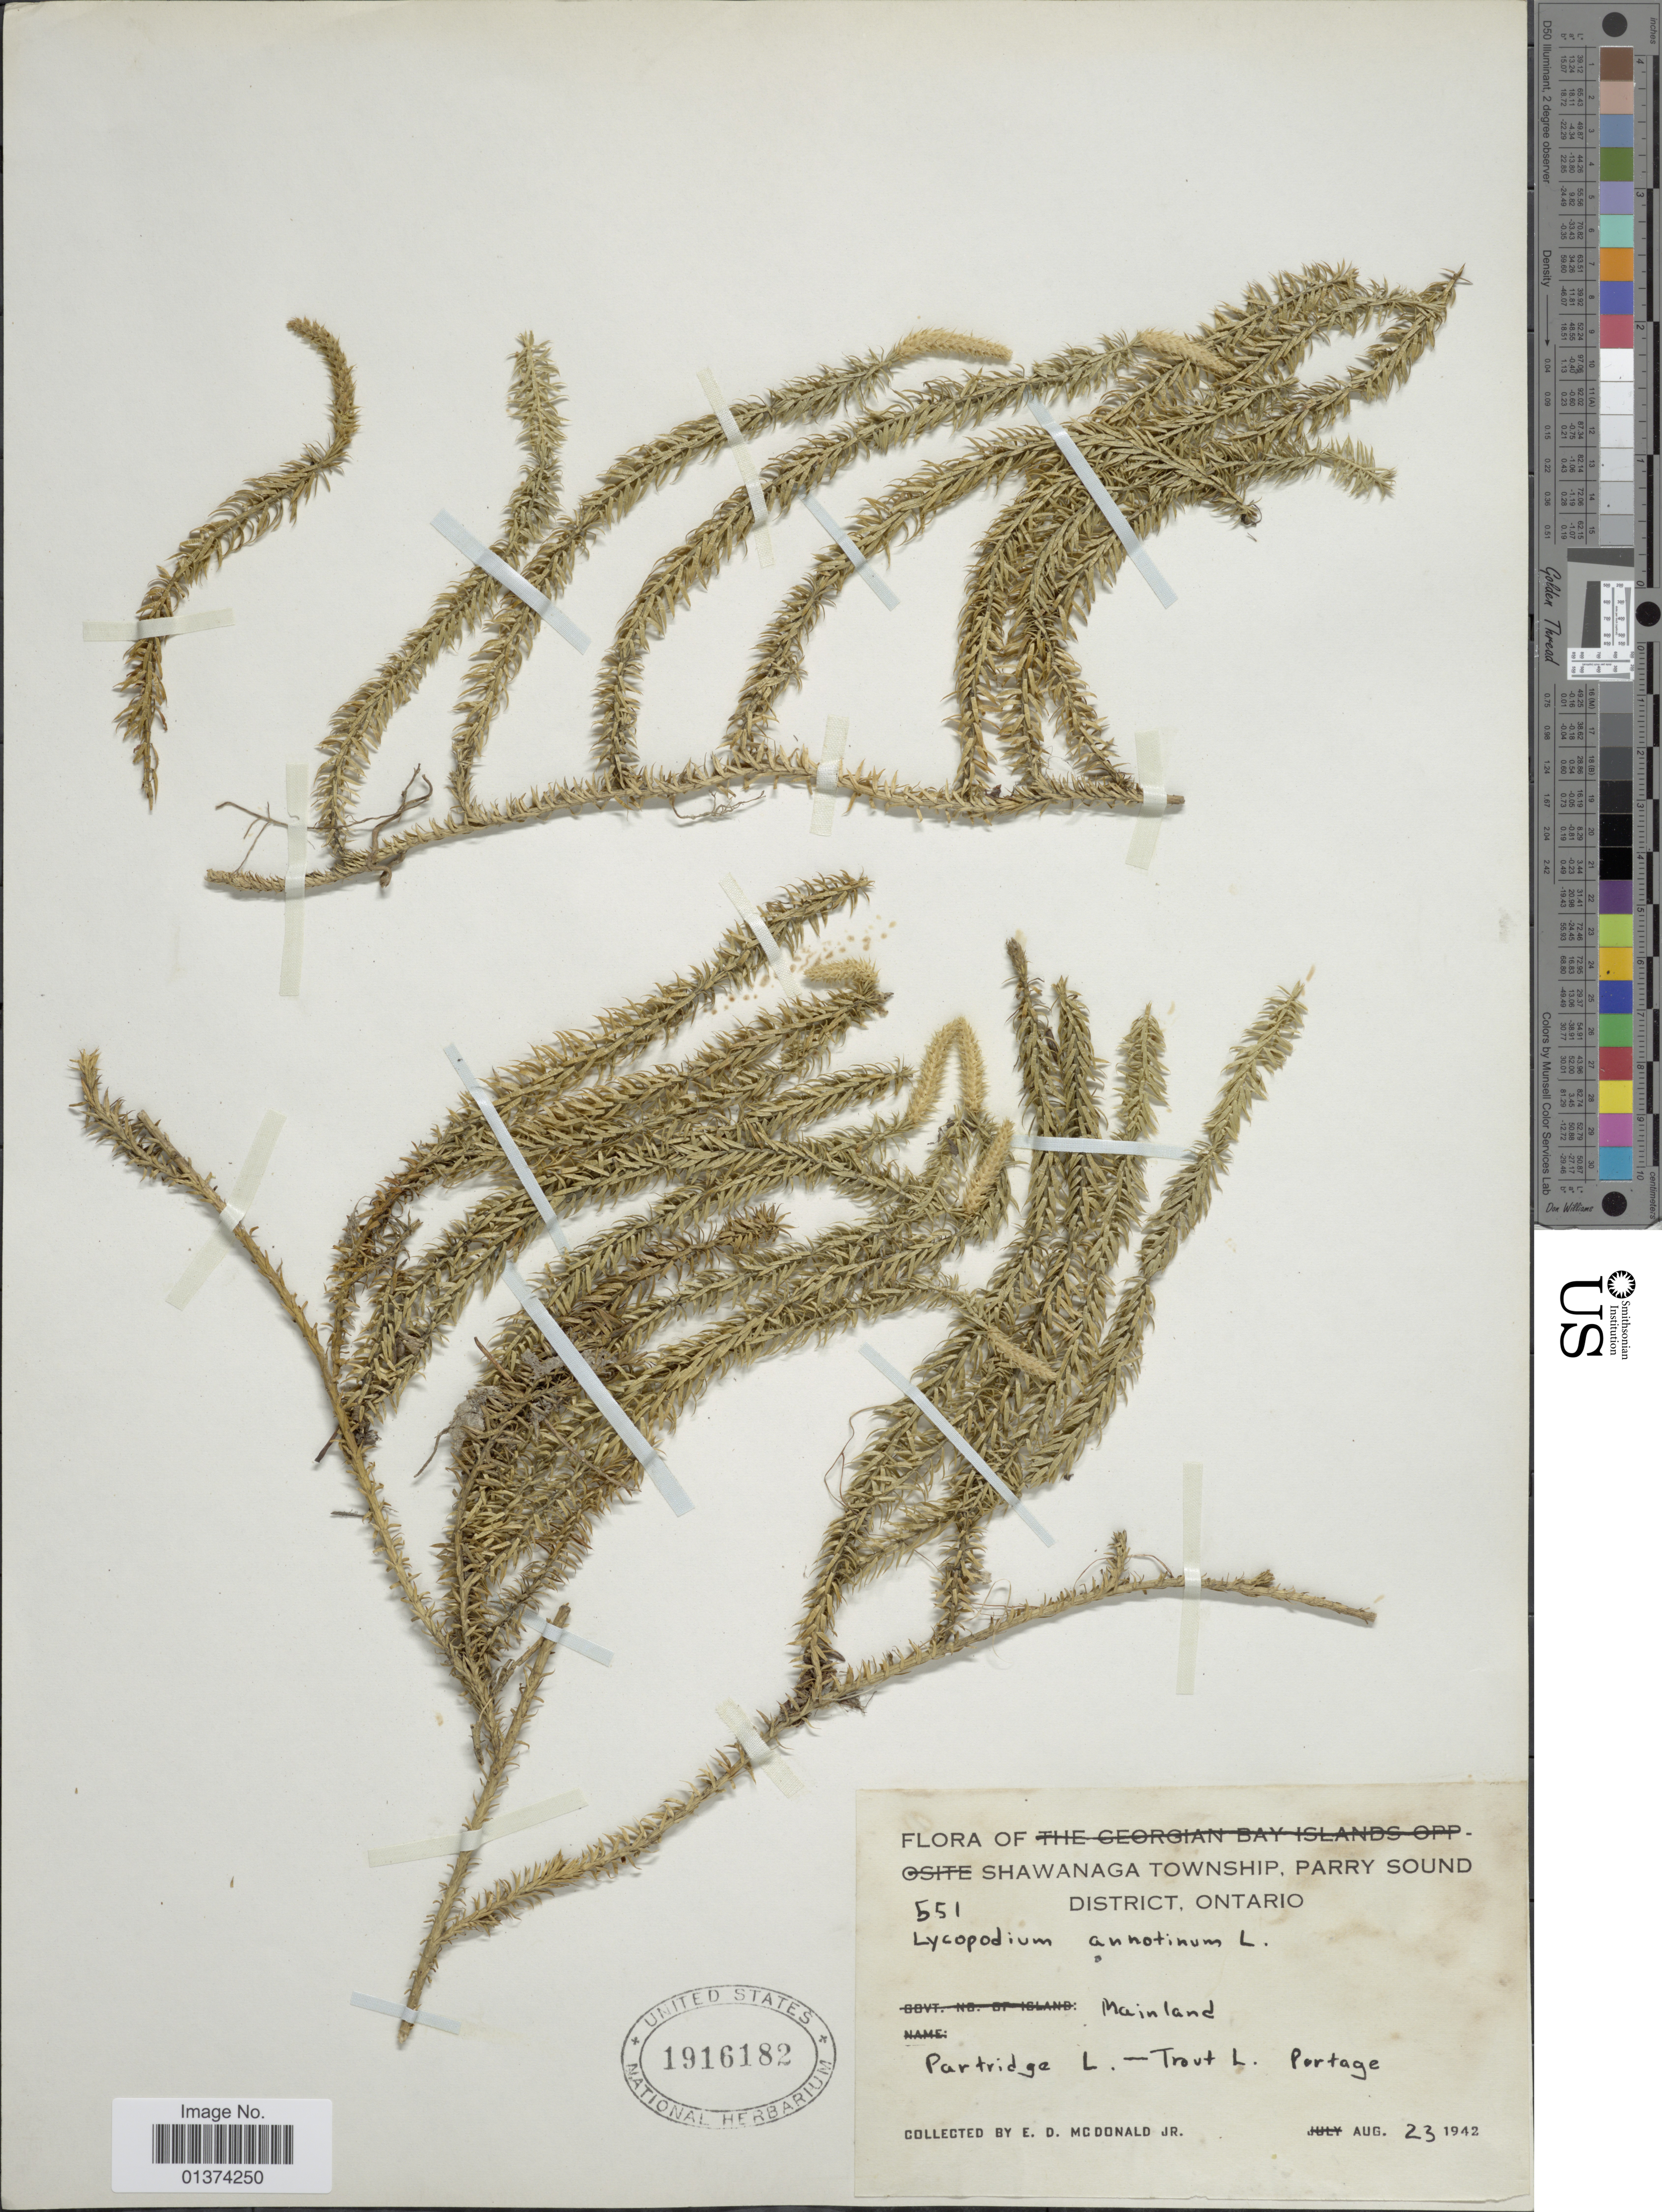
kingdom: Plantae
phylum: Tracheophyta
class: Lycopodiopsida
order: Lycopodiales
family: Lycopodiaceae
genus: Spinulum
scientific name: Spinulum annotinum subsp. annotinum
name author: (L.) A. Haines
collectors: E. D. McDonald Jr.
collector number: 551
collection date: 1942-08-23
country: Canada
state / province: Ontario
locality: Shawanaga Township, Parry Sound District, Partridge L.-Trout L. Portage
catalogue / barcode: US 1916182